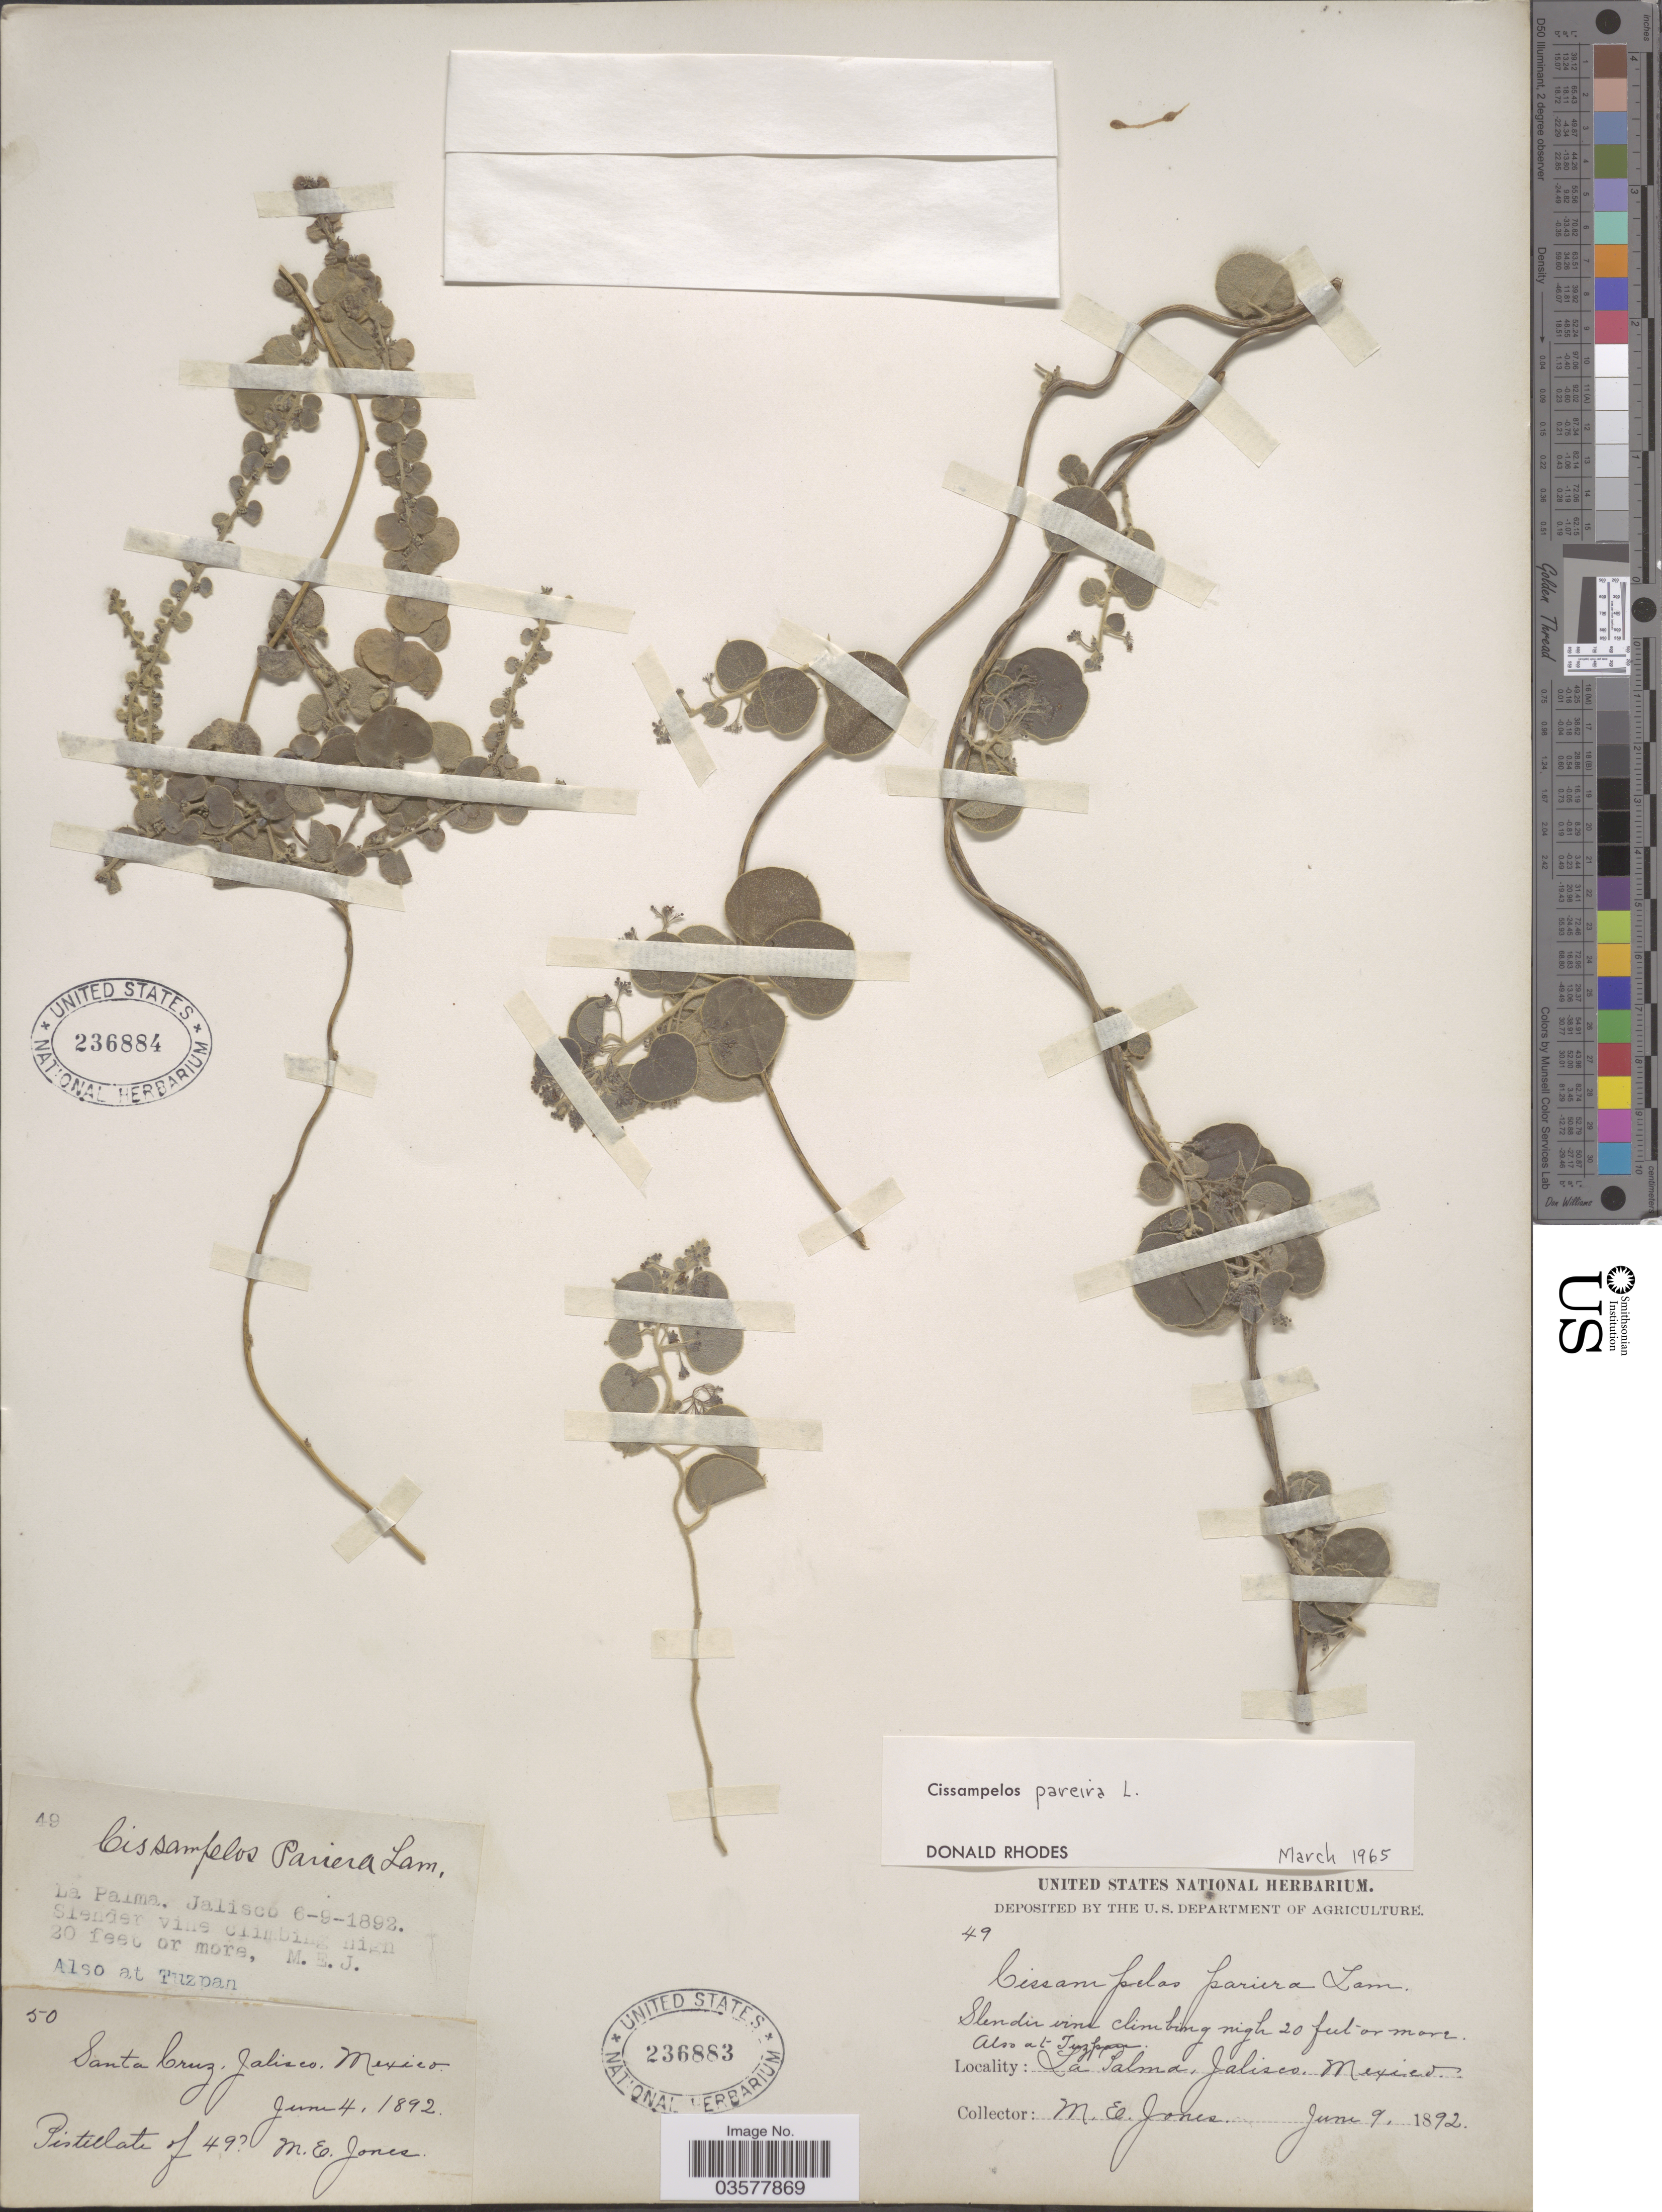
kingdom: Plantae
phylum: Tracheophyta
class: Magnoliopsida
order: Ranunculales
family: Menispermaceae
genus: Cissampelos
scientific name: Cissampelos pareira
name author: L.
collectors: M. E. Jones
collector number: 49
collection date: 1892-06-09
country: Mexico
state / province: Jalisco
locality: Also at Tuxpan, La Palma.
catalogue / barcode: US 236884